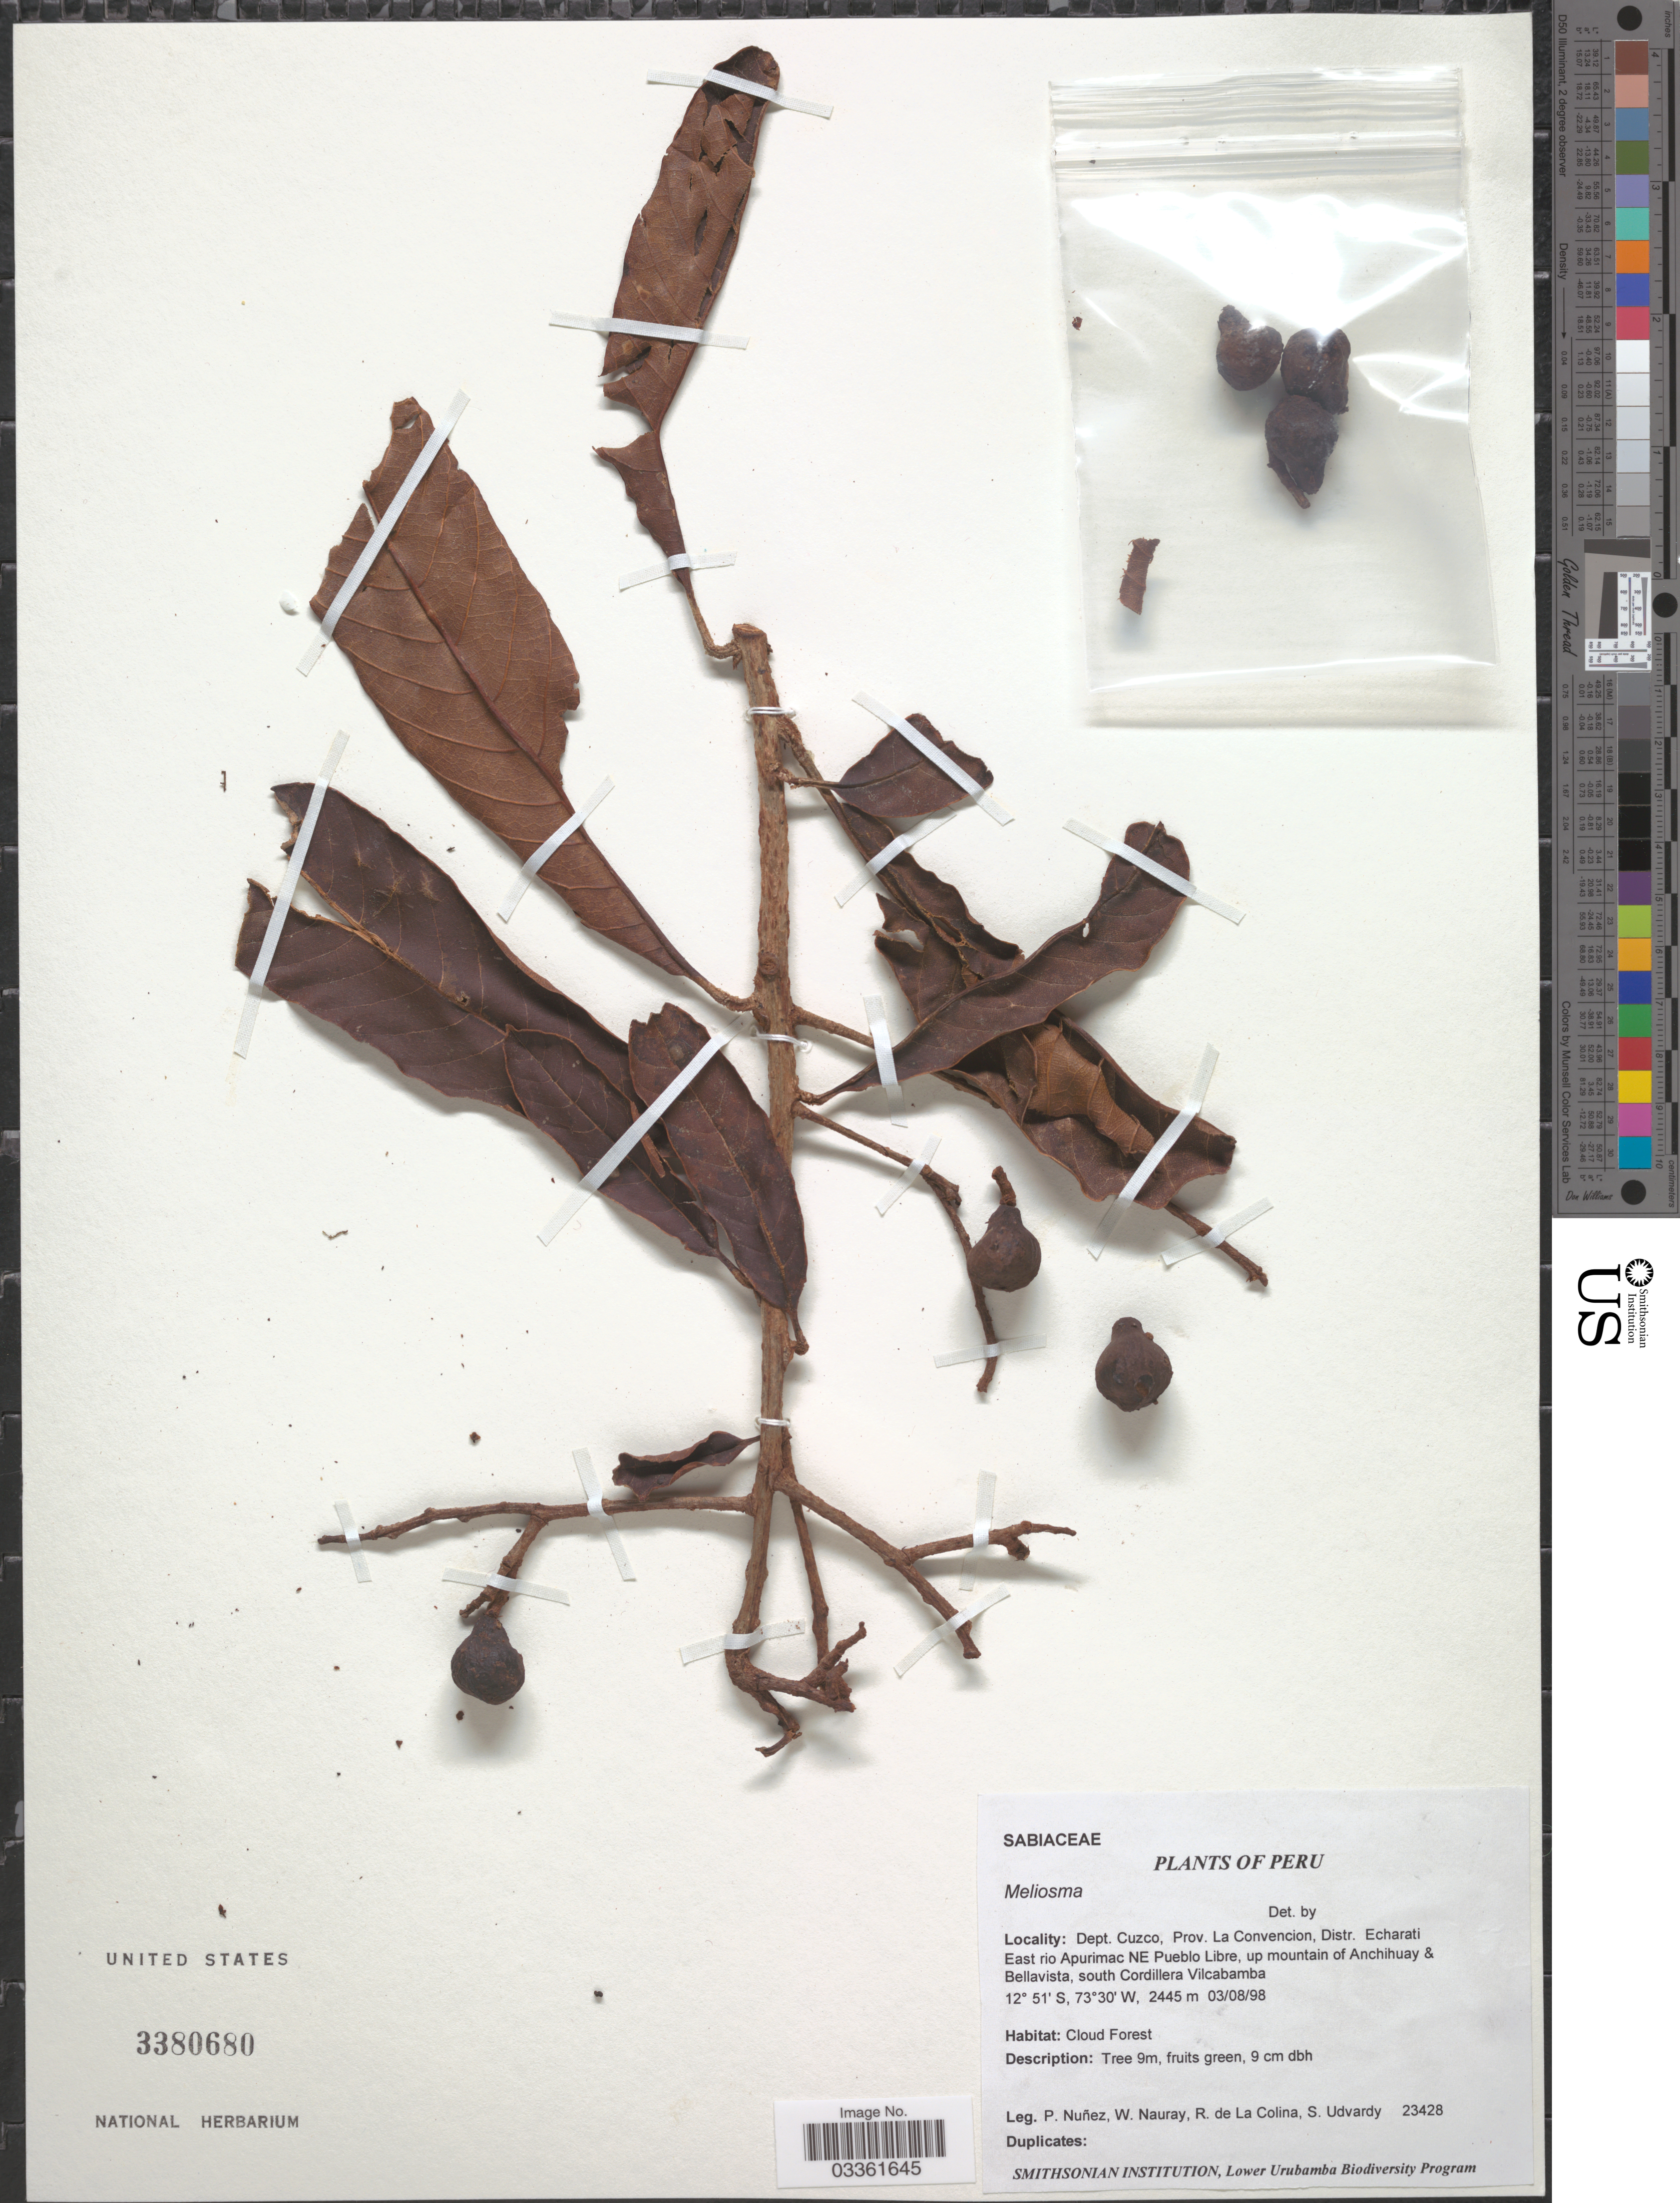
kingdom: Plantae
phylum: Tracheophyta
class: Magnoliopsida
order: Proteales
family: Sabiaceae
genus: Meliosma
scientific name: Meliosma sp.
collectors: P. Nuñez V., W. Nauray, R. de La Colina & S. Udvardy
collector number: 23428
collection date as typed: Transcribed d/m/y: 3/8/98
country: Peru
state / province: Cusco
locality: Dept. Cuzco, Prov. La Convencion, Distr. Echarati East rio Apurimac NE Pueblo Libre, up mountain of Anchihuay & Bellavista, south Cordillera Vilcabamba.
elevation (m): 2445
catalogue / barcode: US 3380680